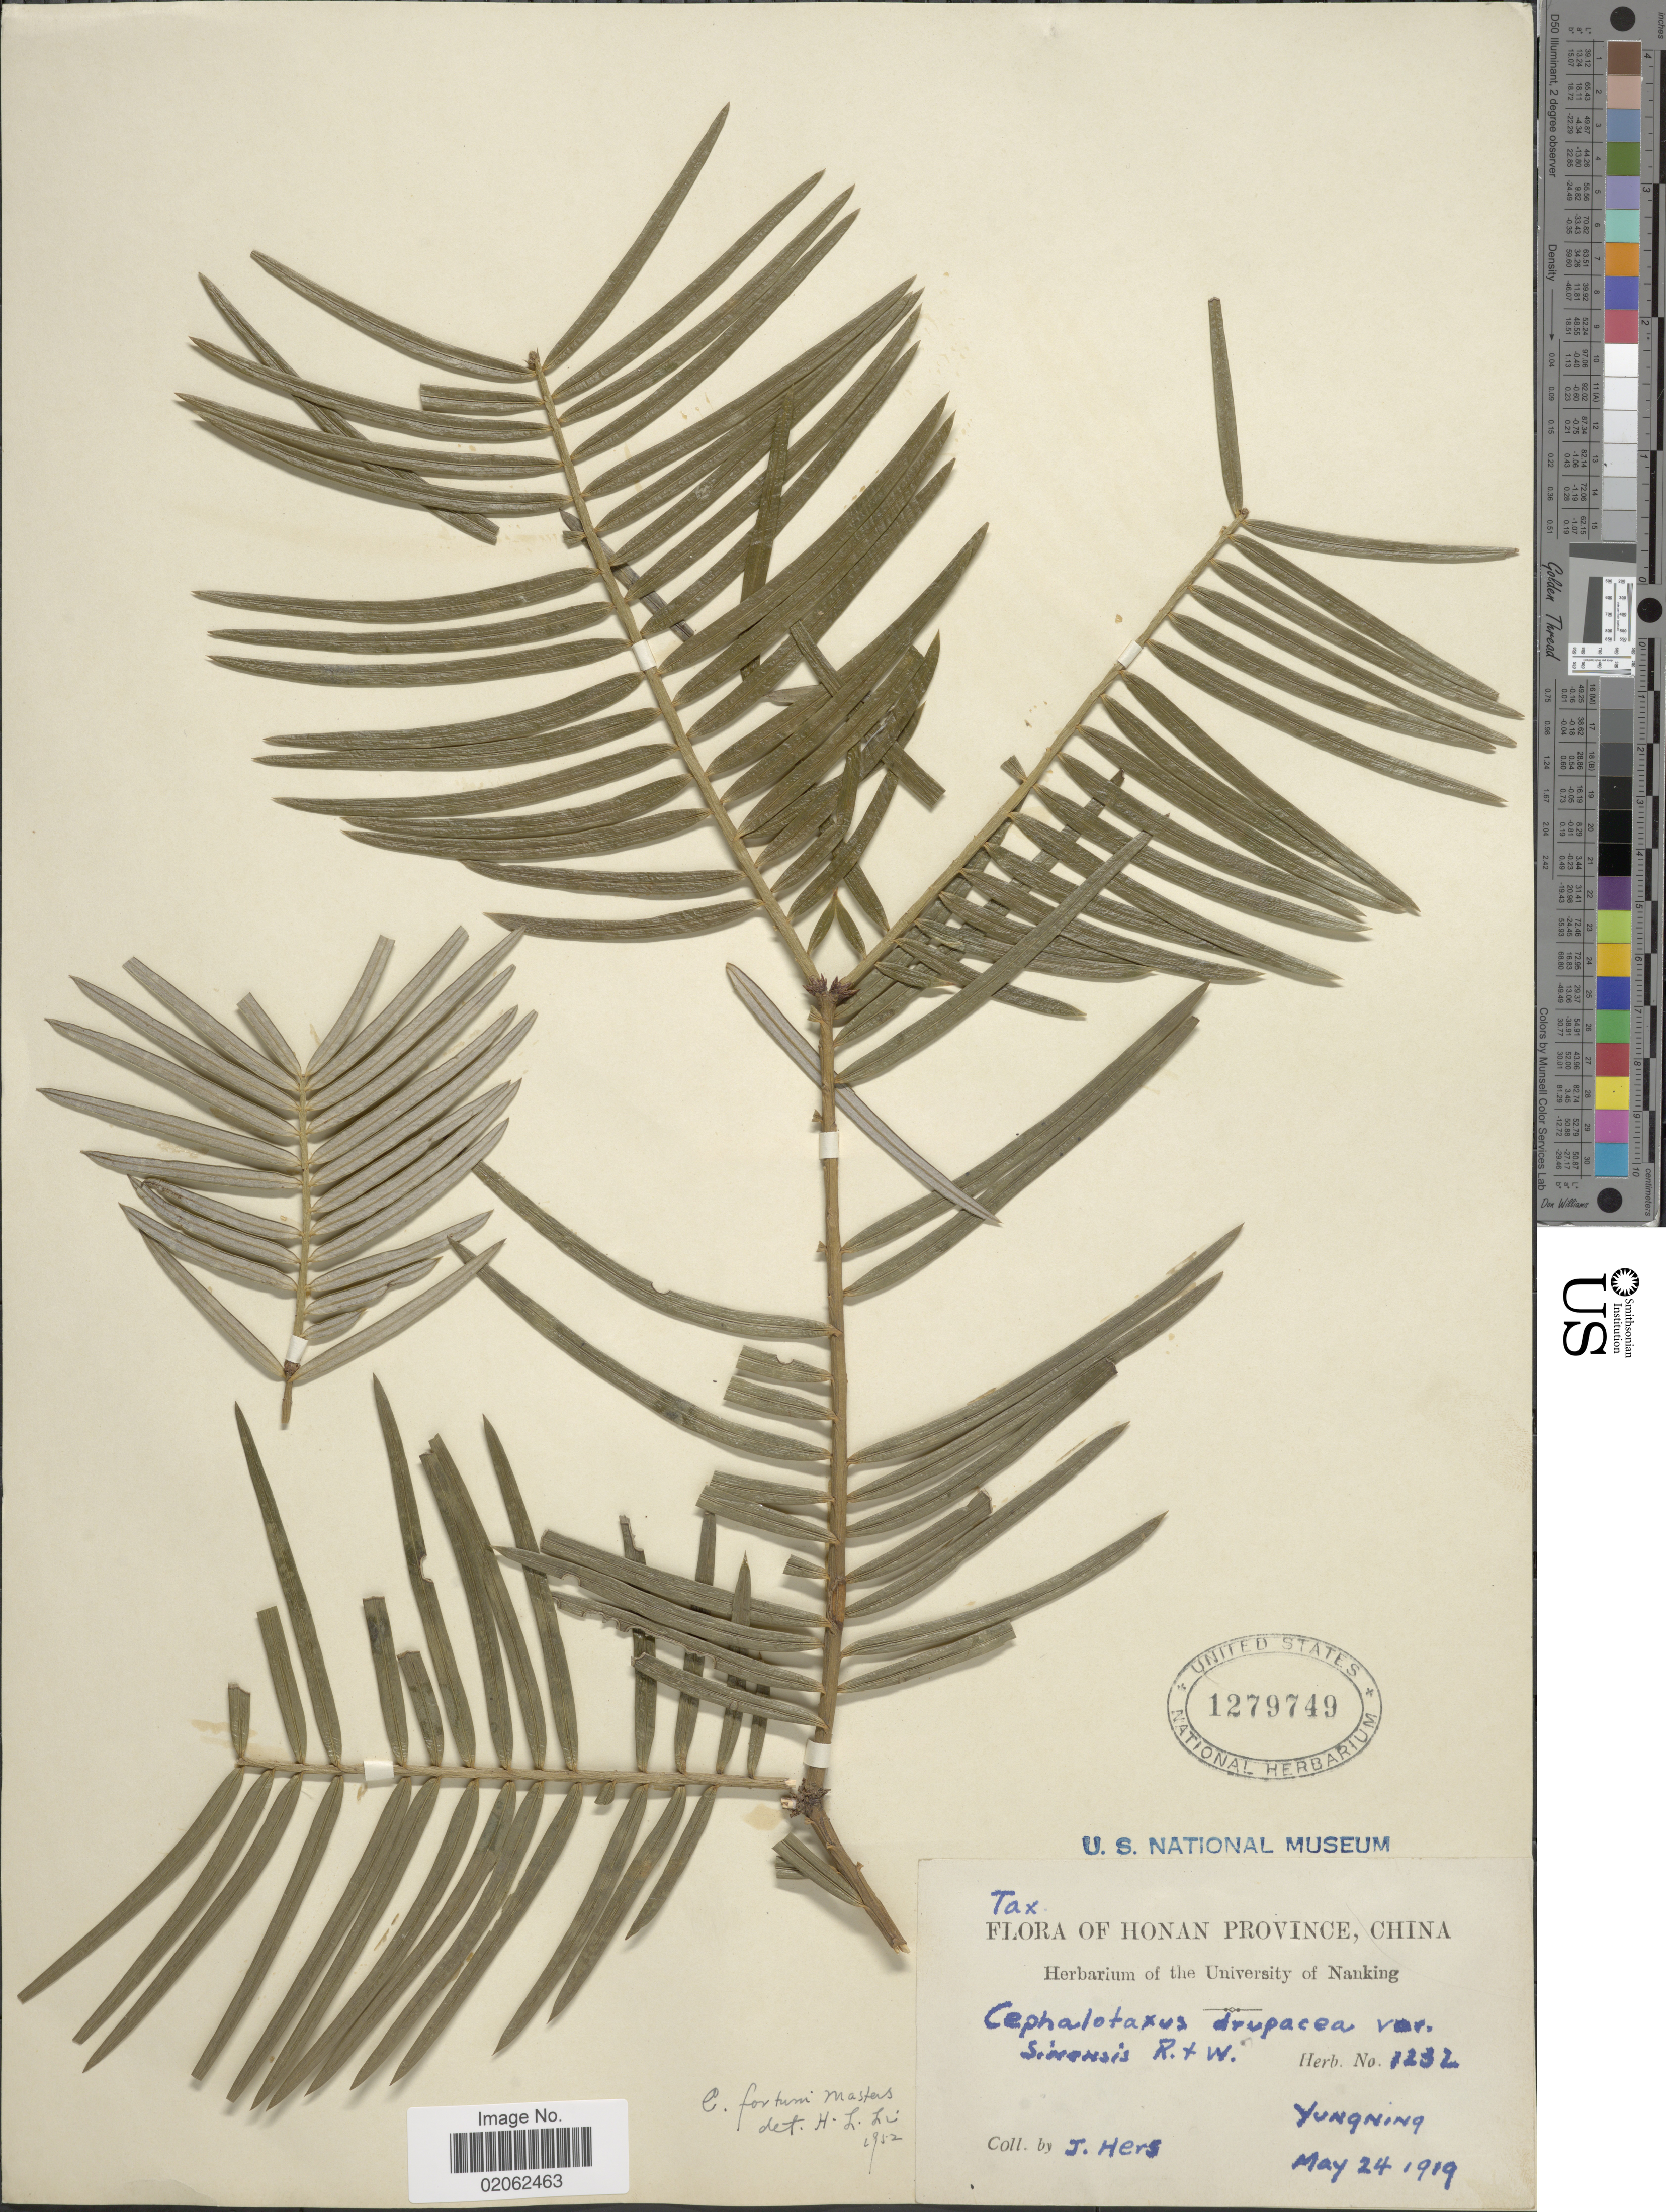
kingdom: Plantae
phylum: Tracheophyta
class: Pinopsida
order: Pinales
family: Cephalotaxaceae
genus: Cephalotaxus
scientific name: Cephalotaxus fortunei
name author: Hook.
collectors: J. Hers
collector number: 1232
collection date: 1919-05-24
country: China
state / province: Henan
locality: Honan Province. Yungning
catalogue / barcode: US 1279749